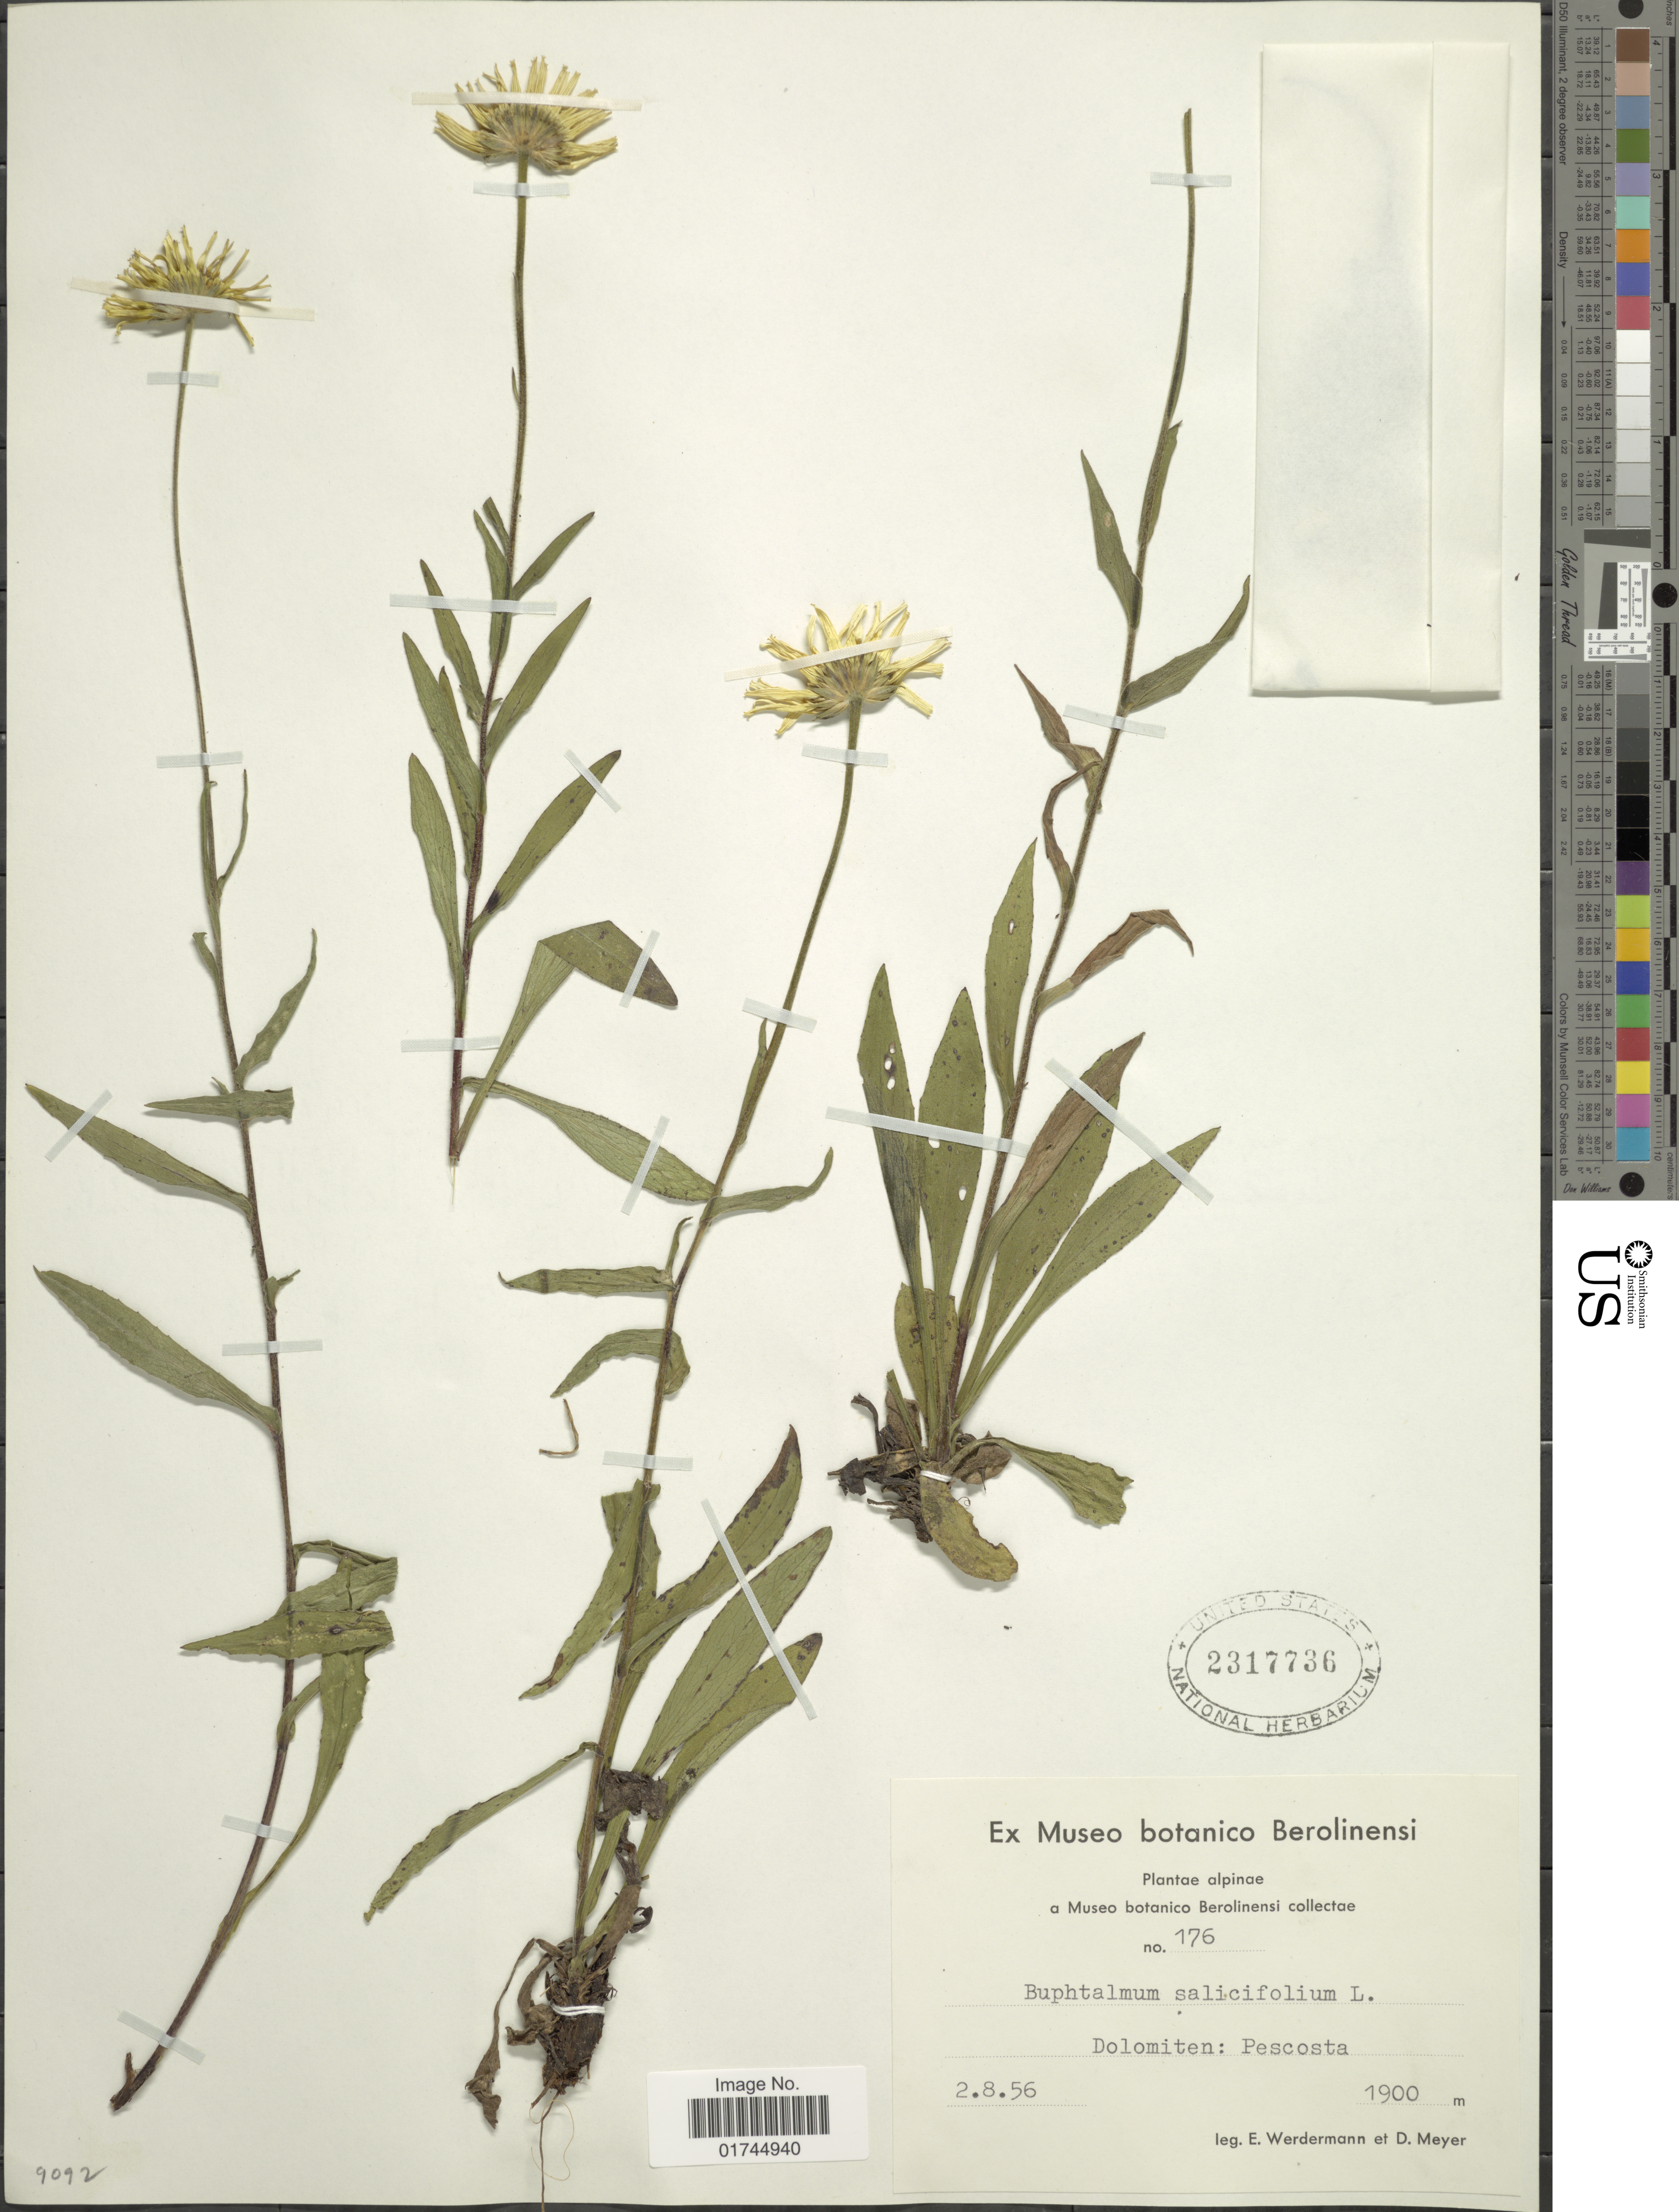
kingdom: Plantae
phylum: Tracheophyta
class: Magnoliopsida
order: Asterales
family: Asteraceae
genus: Buphthalmum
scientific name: Buphthalmum salicifolium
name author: L.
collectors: E. Werdermann & D. Meyer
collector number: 176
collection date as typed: Transcribed d/m/y: 2/8/56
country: Italy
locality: Dolomiten: Pescosta.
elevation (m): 1900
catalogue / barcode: US 2317736